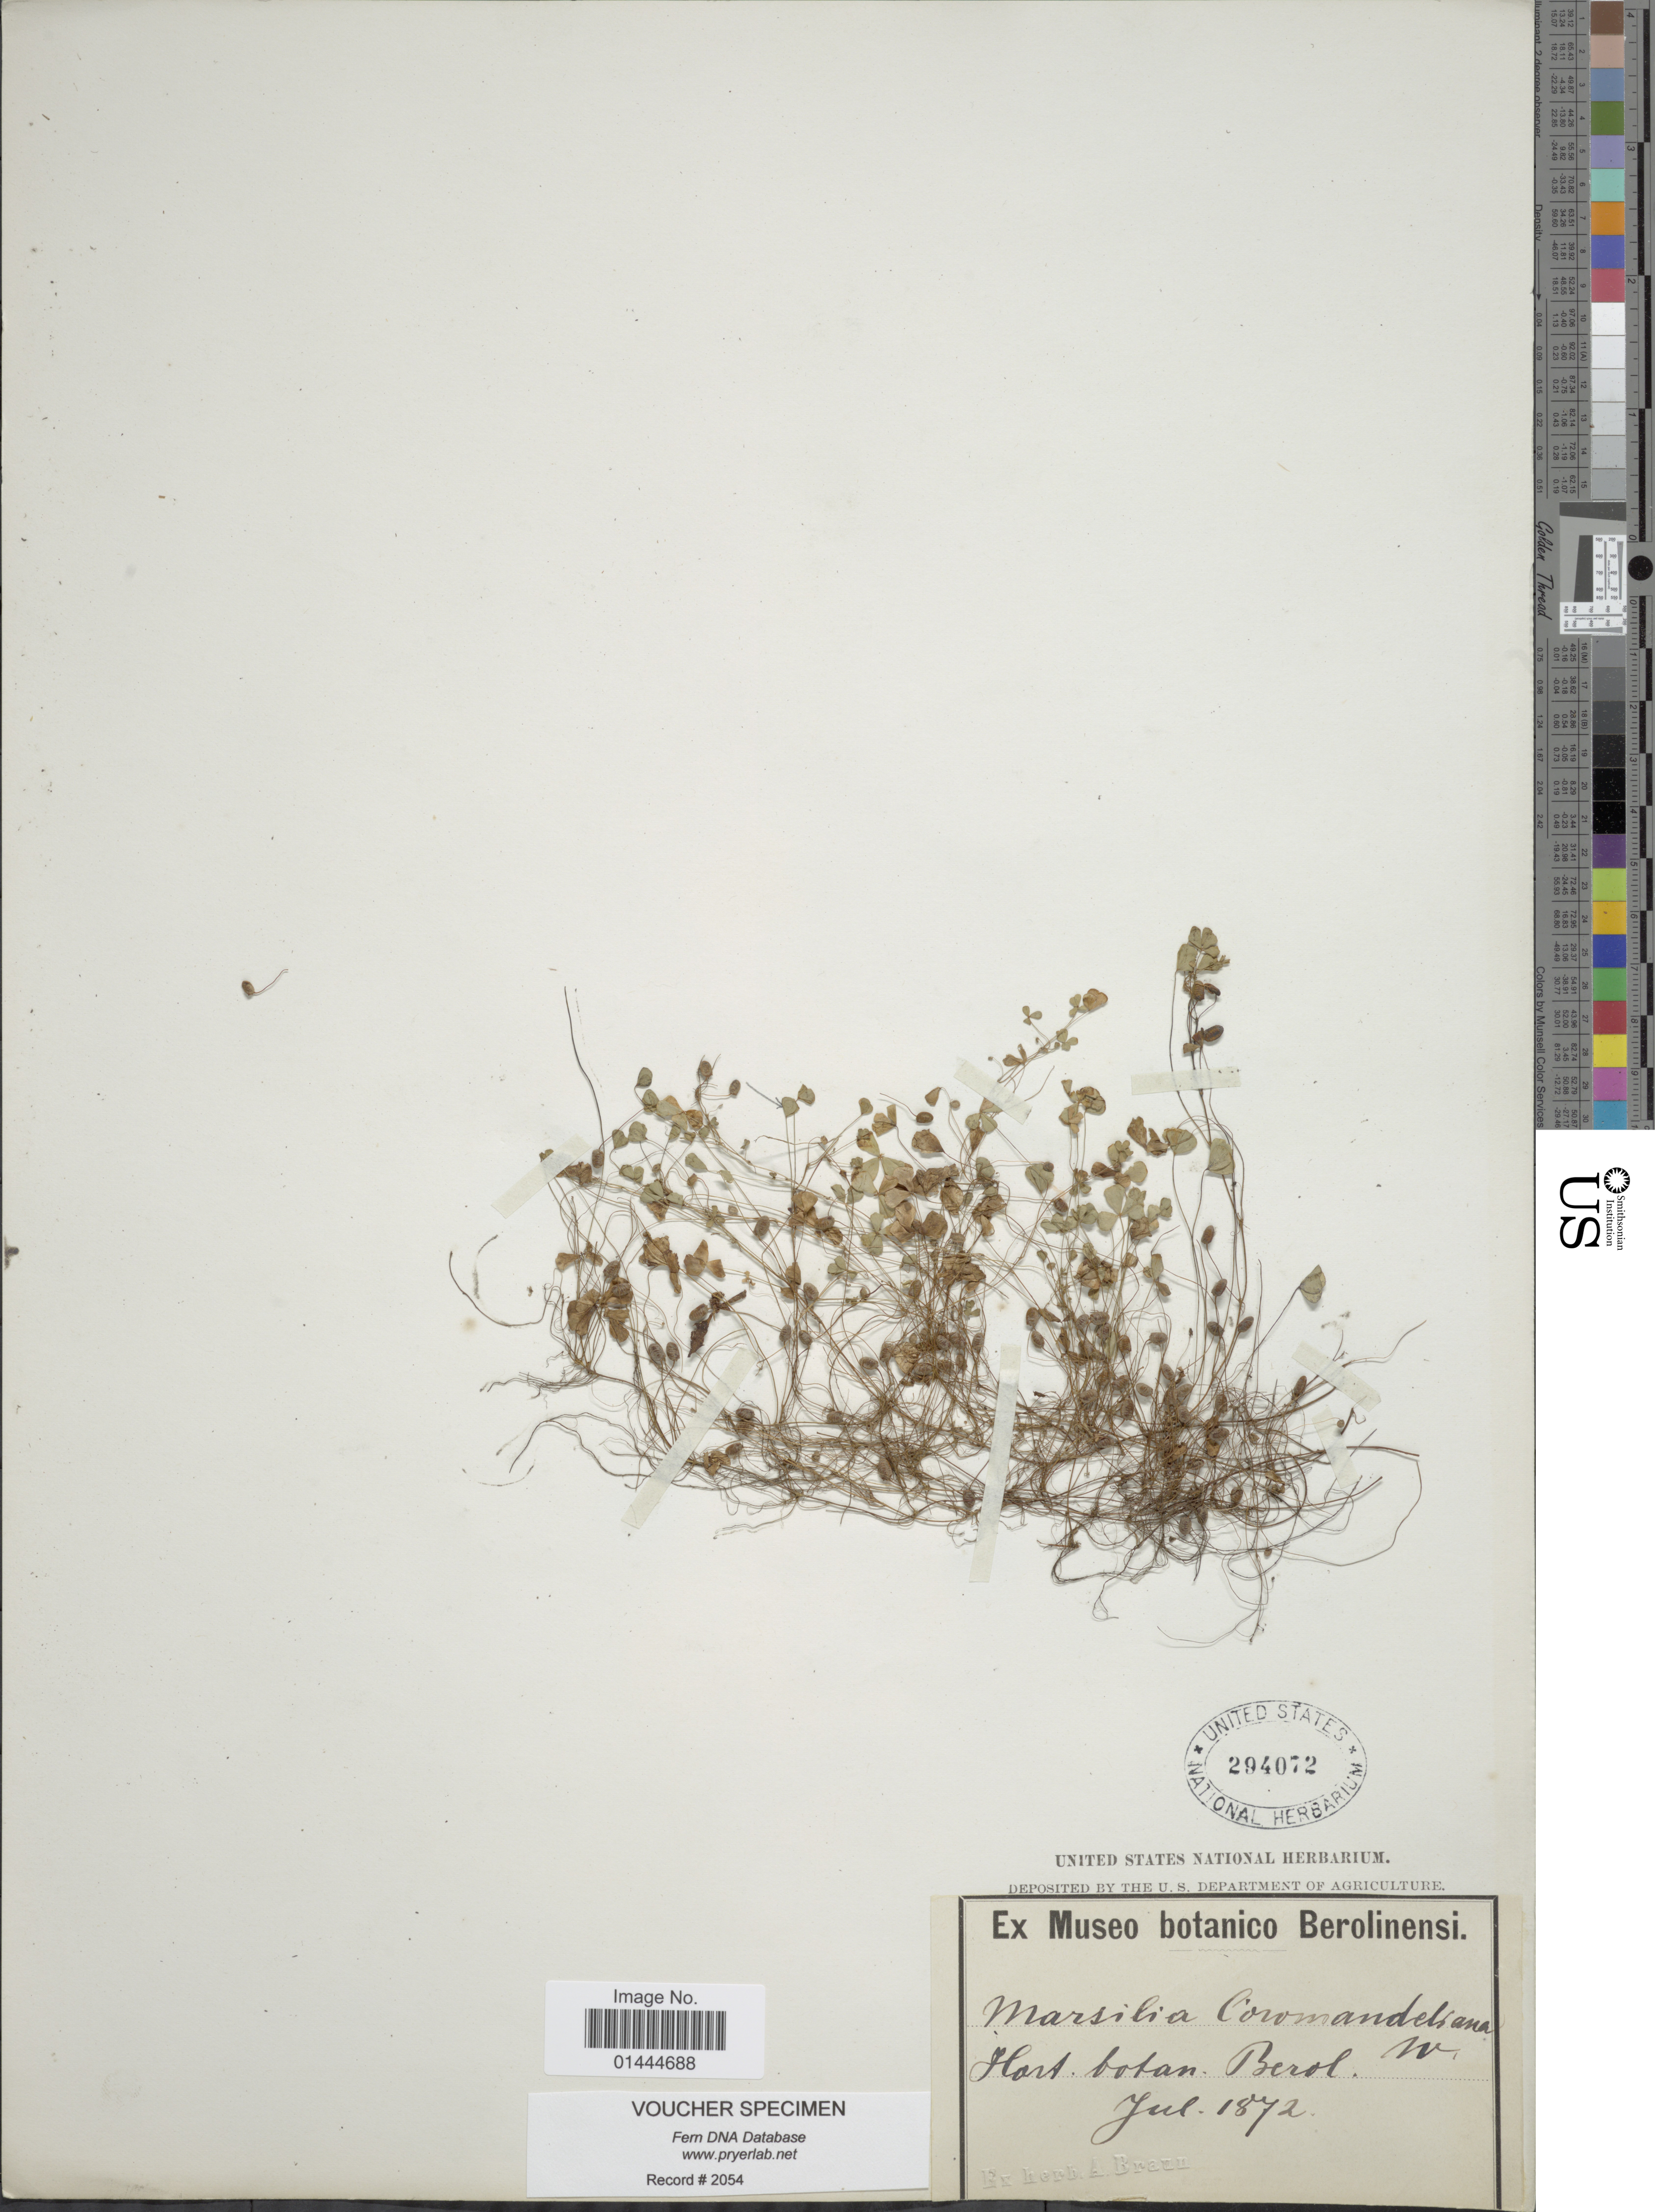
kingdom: Plantae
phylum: Tracheophyta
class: Polypodiopsida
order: Salviniales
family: Marsileaceae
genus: Marsilea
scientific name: Marsilea coromandeliana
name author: Willd.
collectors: ex Museo Botanico Berolinensi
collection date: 1872-07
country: Germany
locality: Hort. Botan. Berol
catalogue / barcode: US 294072